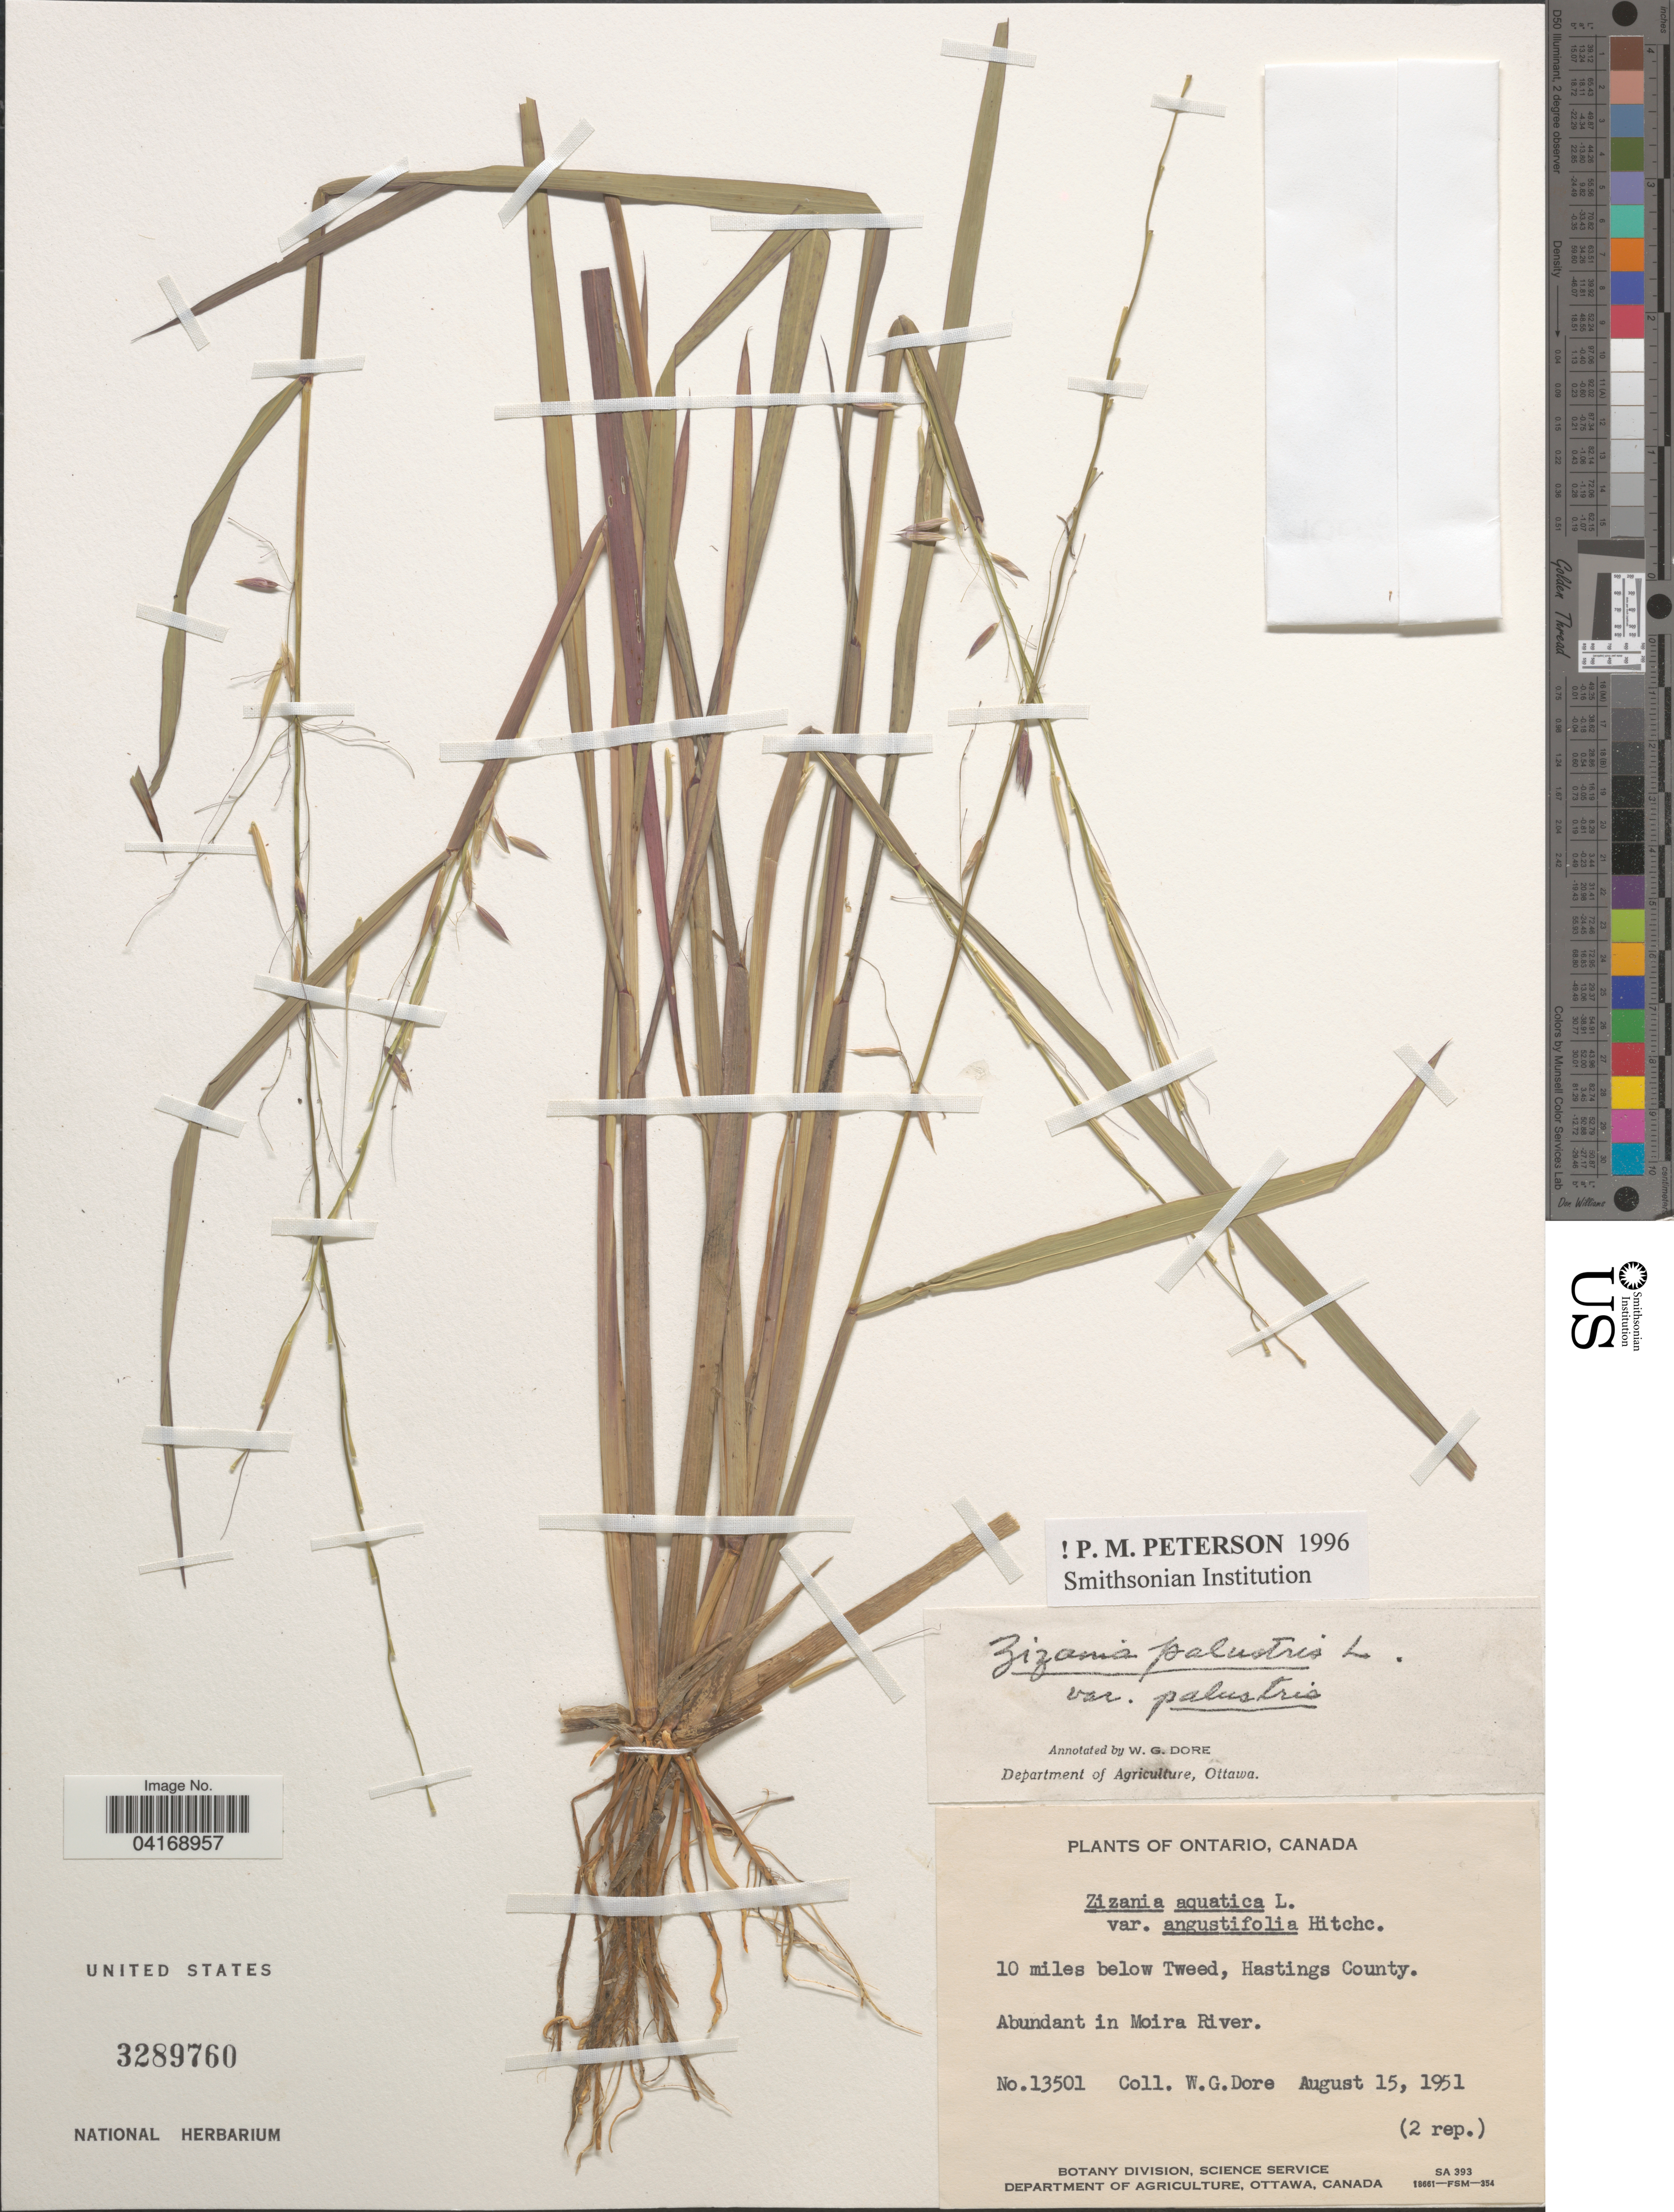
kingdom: Plantae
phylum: Tracheophyta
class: Liliopsida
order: Poales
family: Poaceae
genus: Zizania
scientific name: Zizania palustris var. palustris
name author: L.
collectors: W. Dore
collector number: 13501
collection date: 1951-08-15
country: Canada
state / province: Ontario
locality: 10 miles below Tweed, Hastings County. Abundant in Moira River.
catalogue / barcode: US 3289760